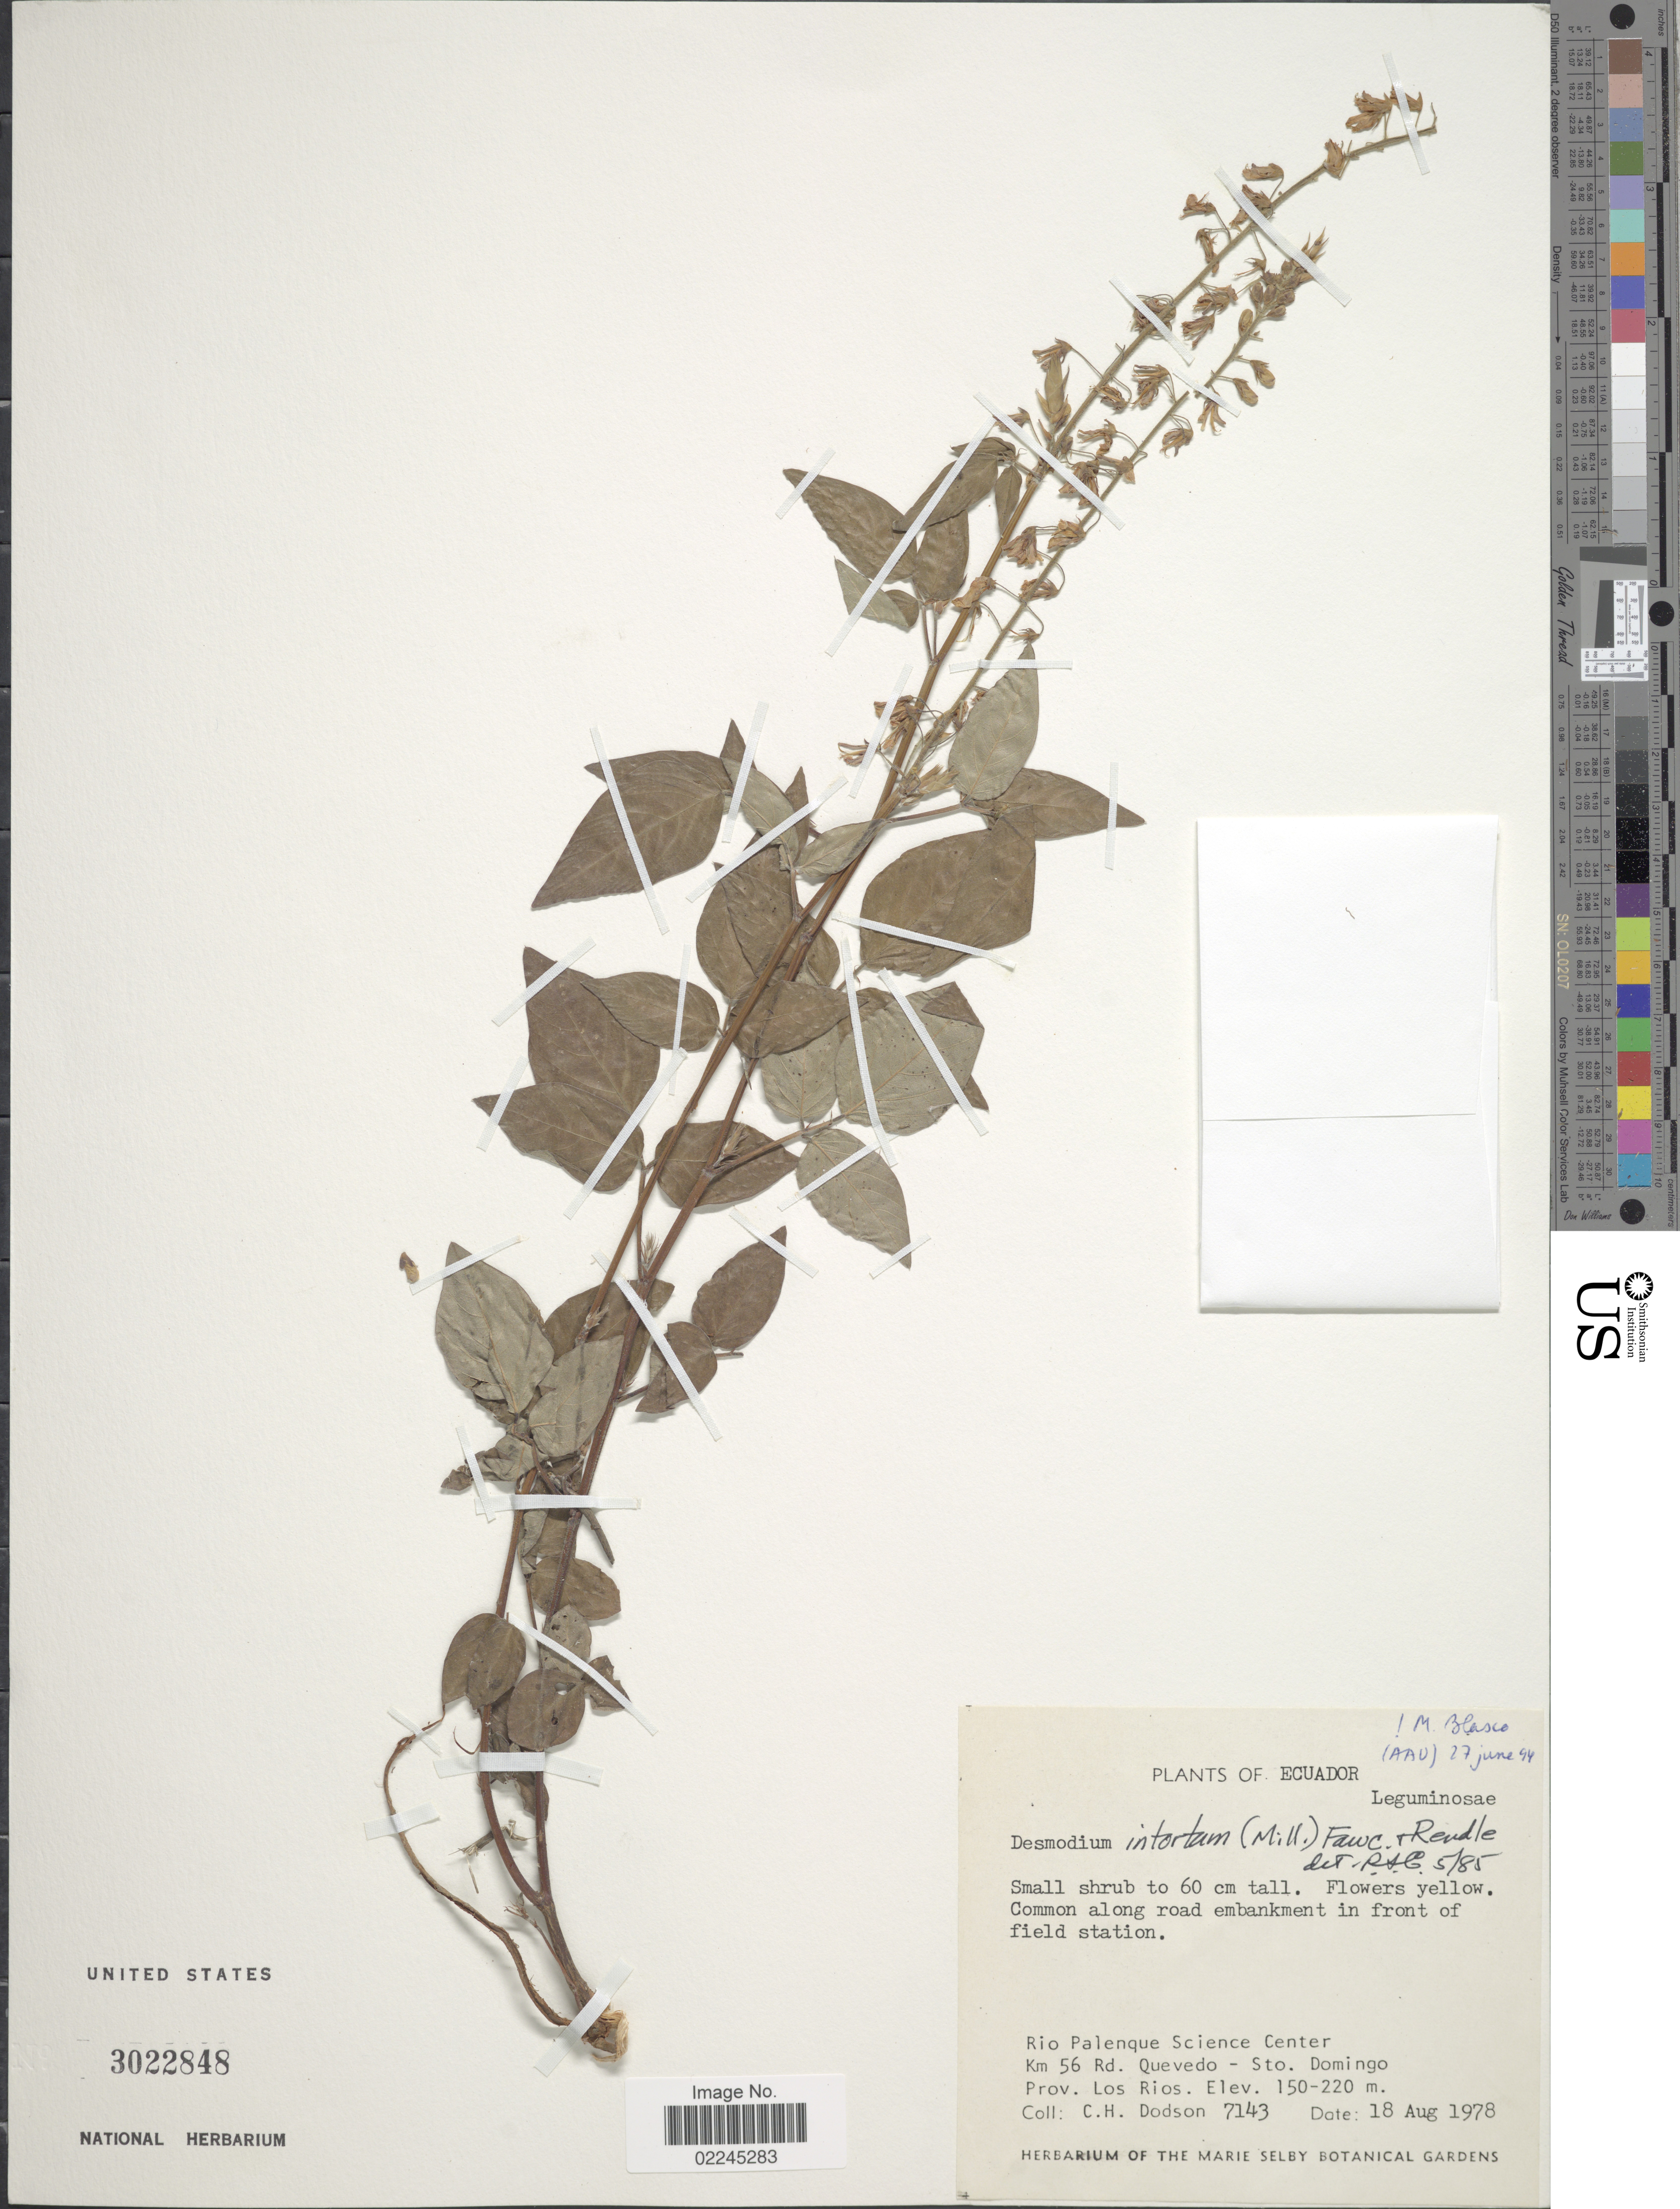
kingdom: Plantae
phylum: Tracheophyta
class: Magnoliopsida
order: Fabales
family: Fabaceae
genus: Desmodium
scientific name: Desmodium intortum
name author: (Mill.) Urb.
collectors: C. H. Dodson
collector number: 7143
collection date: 1978-08-18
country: Ecuador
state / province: Los Ríos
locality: Along road embankment in front of field station, Rio Palenque Science Center, km 56 Rd., Quevedo- Sto. Domingo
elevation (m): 150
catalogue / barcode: US 3022848